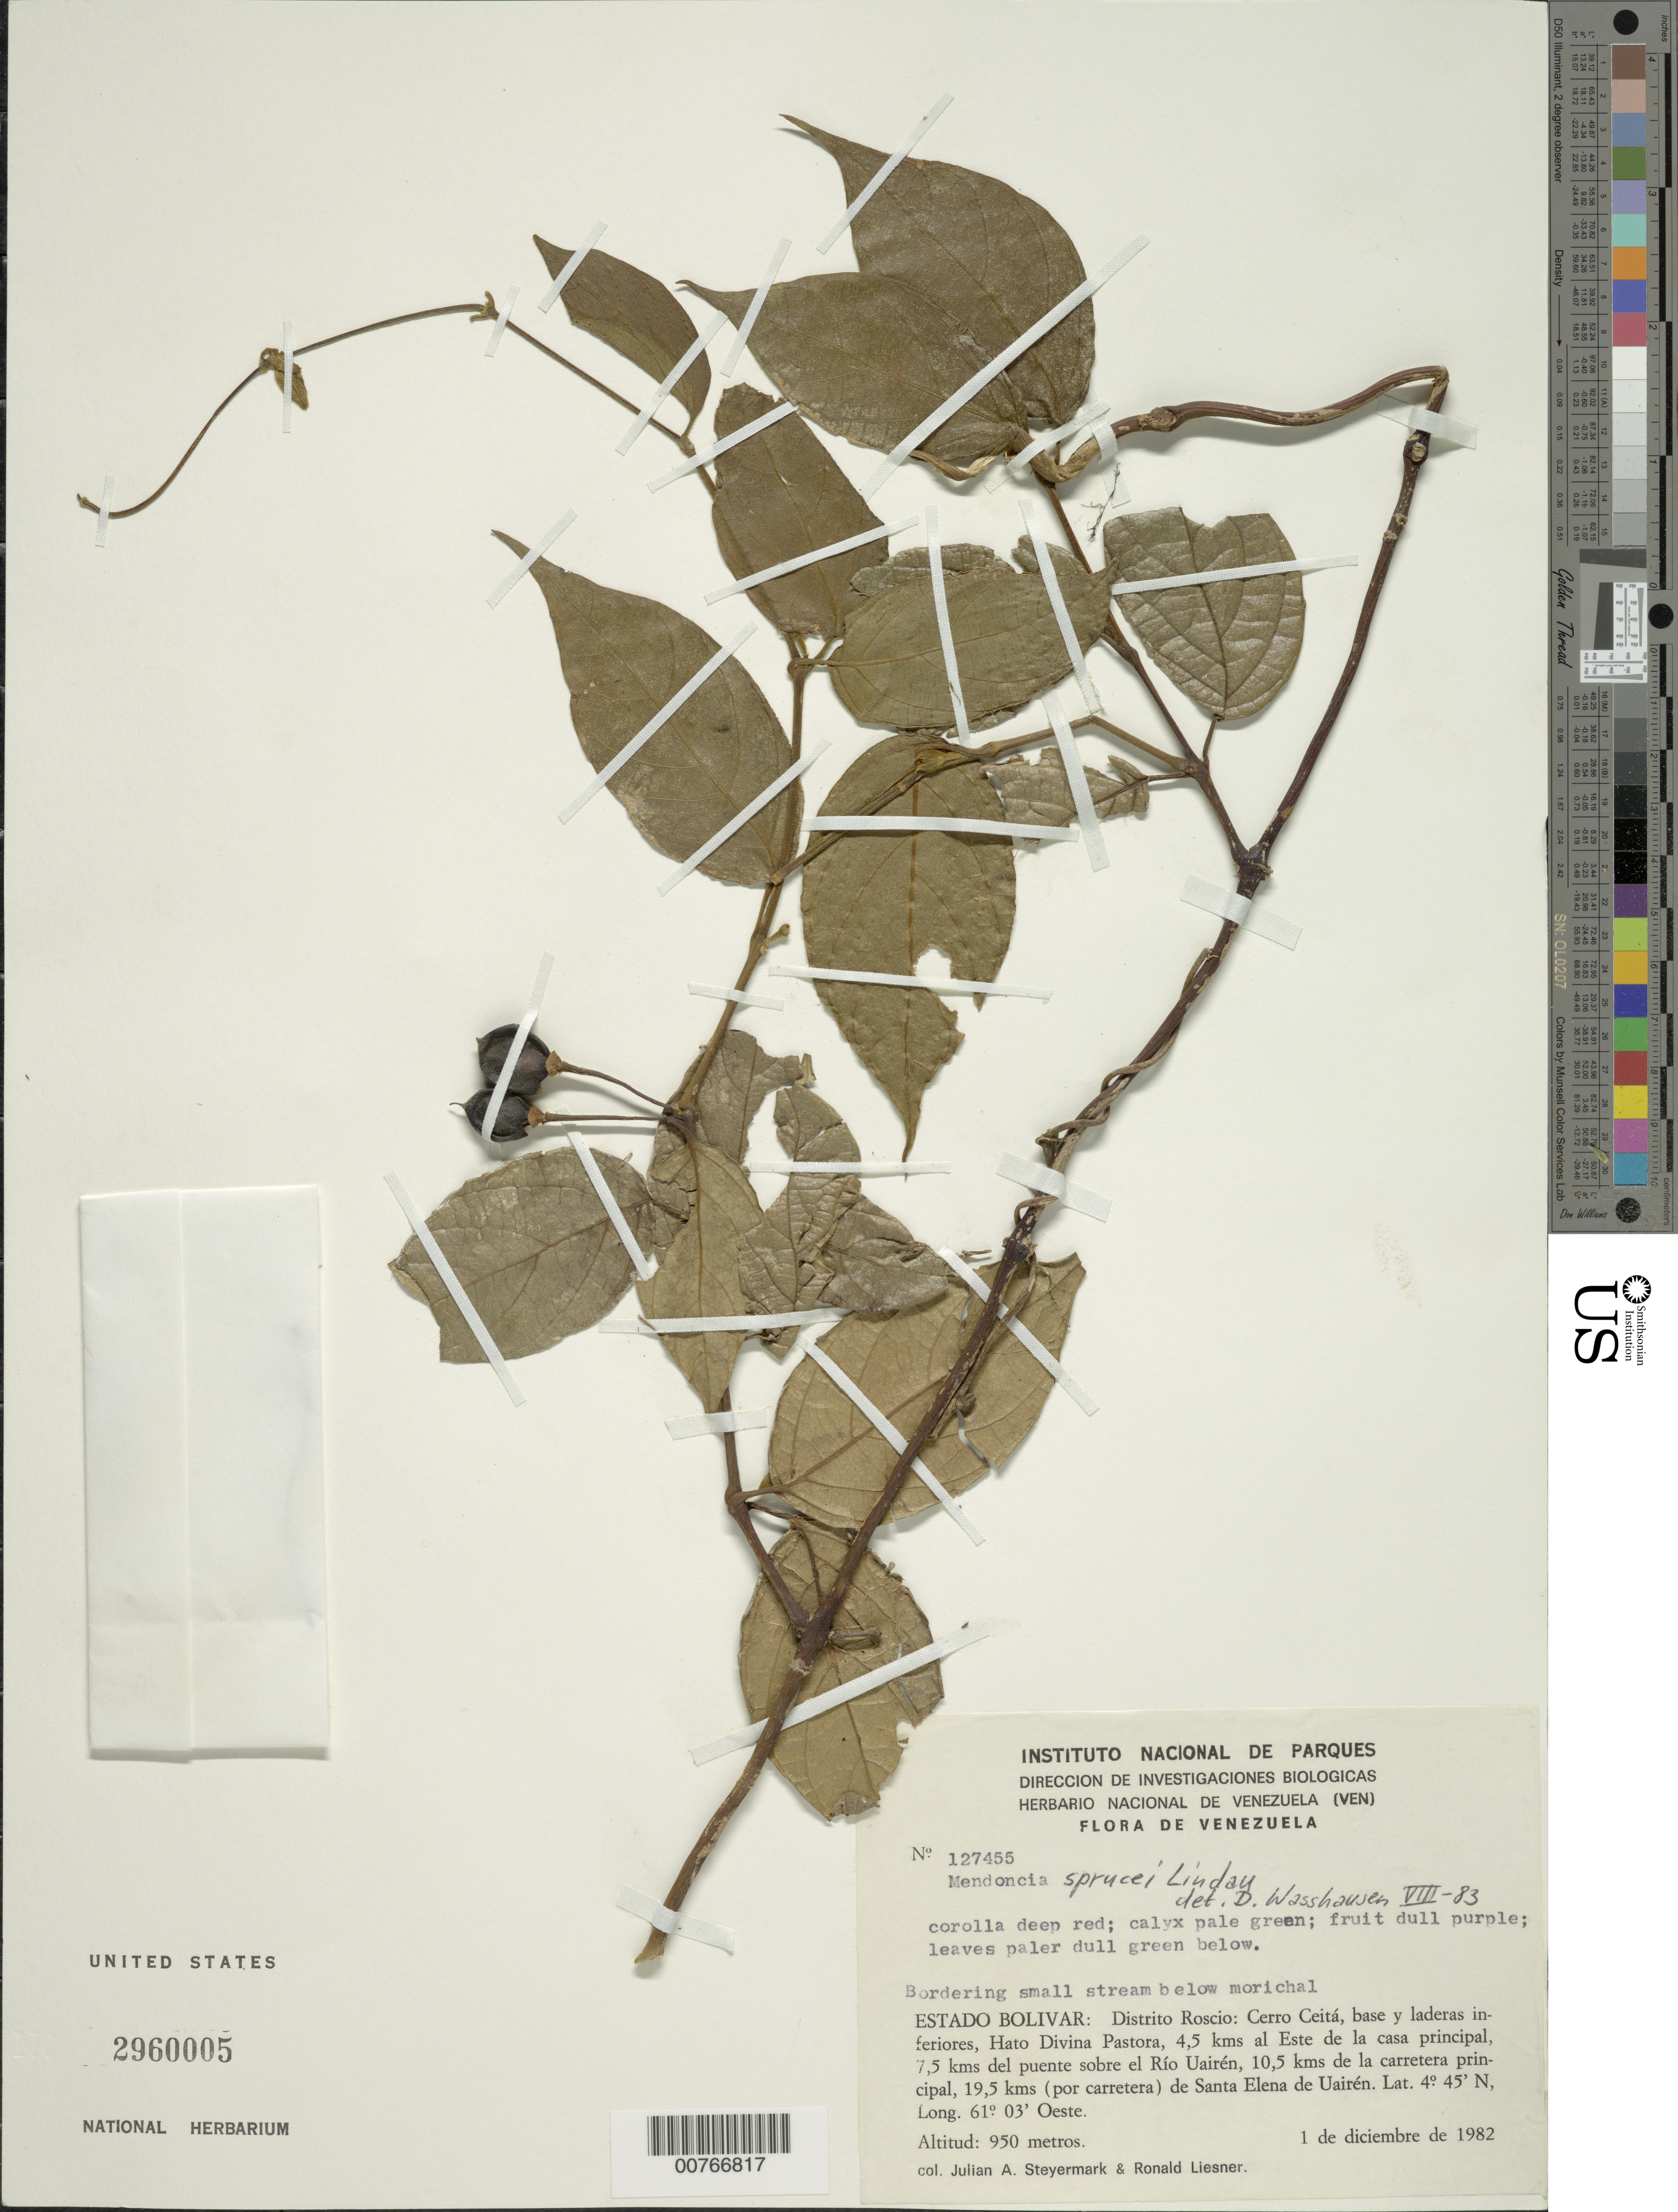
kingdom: Plantae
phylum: Tracheophyta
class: Magnoliopsida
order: Lamiales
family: Acanthaceae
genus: Mendoncia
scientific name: Mendoncia cardonae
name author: Leonard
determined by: Wasshausen, Dieter C., (BOT), Smithsonian Institution - National Museum of Natural History (UNITED STATES)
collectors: J. Steyermark & R. L. Liesner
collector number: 127455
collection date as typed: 1-Dec-82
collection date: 1982-12-01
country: Venezuela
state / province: Bolívar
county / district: Roscio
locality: Cerro Ceita, Hato Divina Pastora, 4.5 km E of main house, 7.5 km from Río Uairén, 7.5km al NO de Santa Elena de Uairén, 19.5 km from Santa Elena de Uairén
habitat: Bordering small stream below morichal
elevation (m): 950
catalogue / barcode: US 2960005